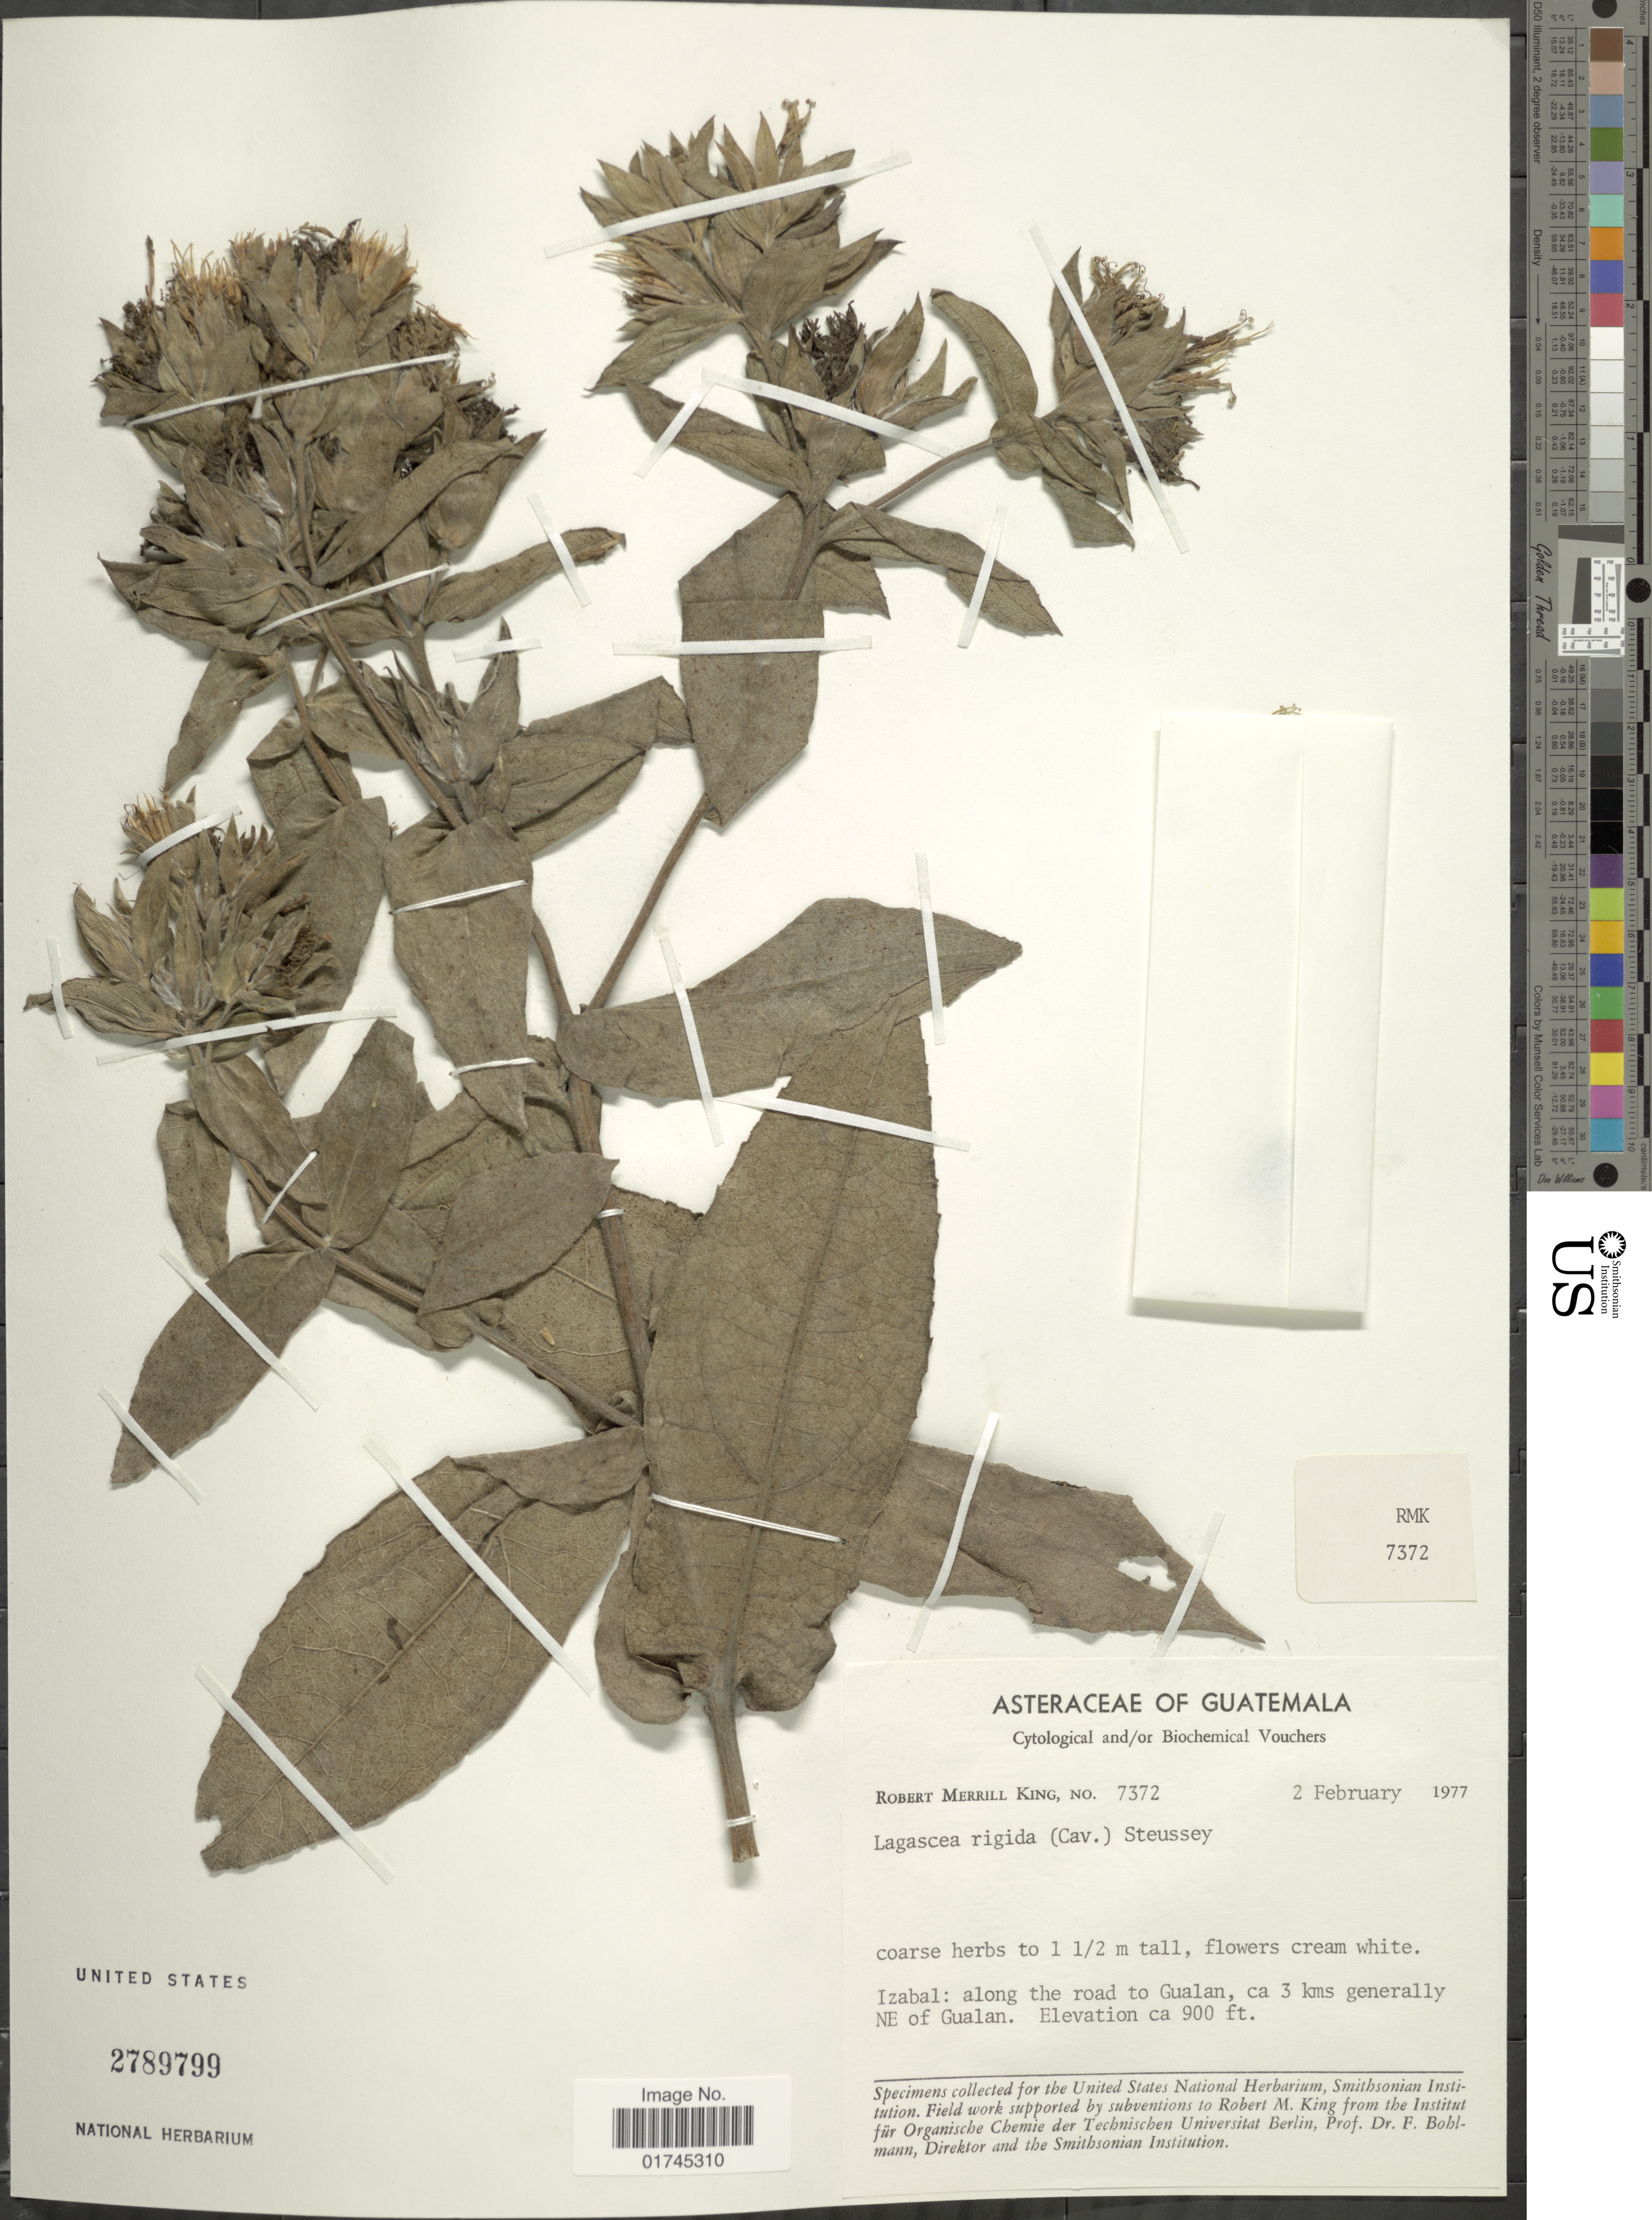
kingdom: Plantae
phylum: Tracheophyta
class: Magnoliopsida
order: Asterales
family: Asteraceae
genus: Lagascea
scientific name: Lagascea helianthifolia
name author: Kunth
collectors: R. M. King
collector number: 7372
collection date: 1977-02-02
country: Guatemala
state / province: Izabal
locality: Along the road to Gualan, ca 3 kms generally NE of Gualan.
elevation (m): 274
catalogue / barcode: US 2789799